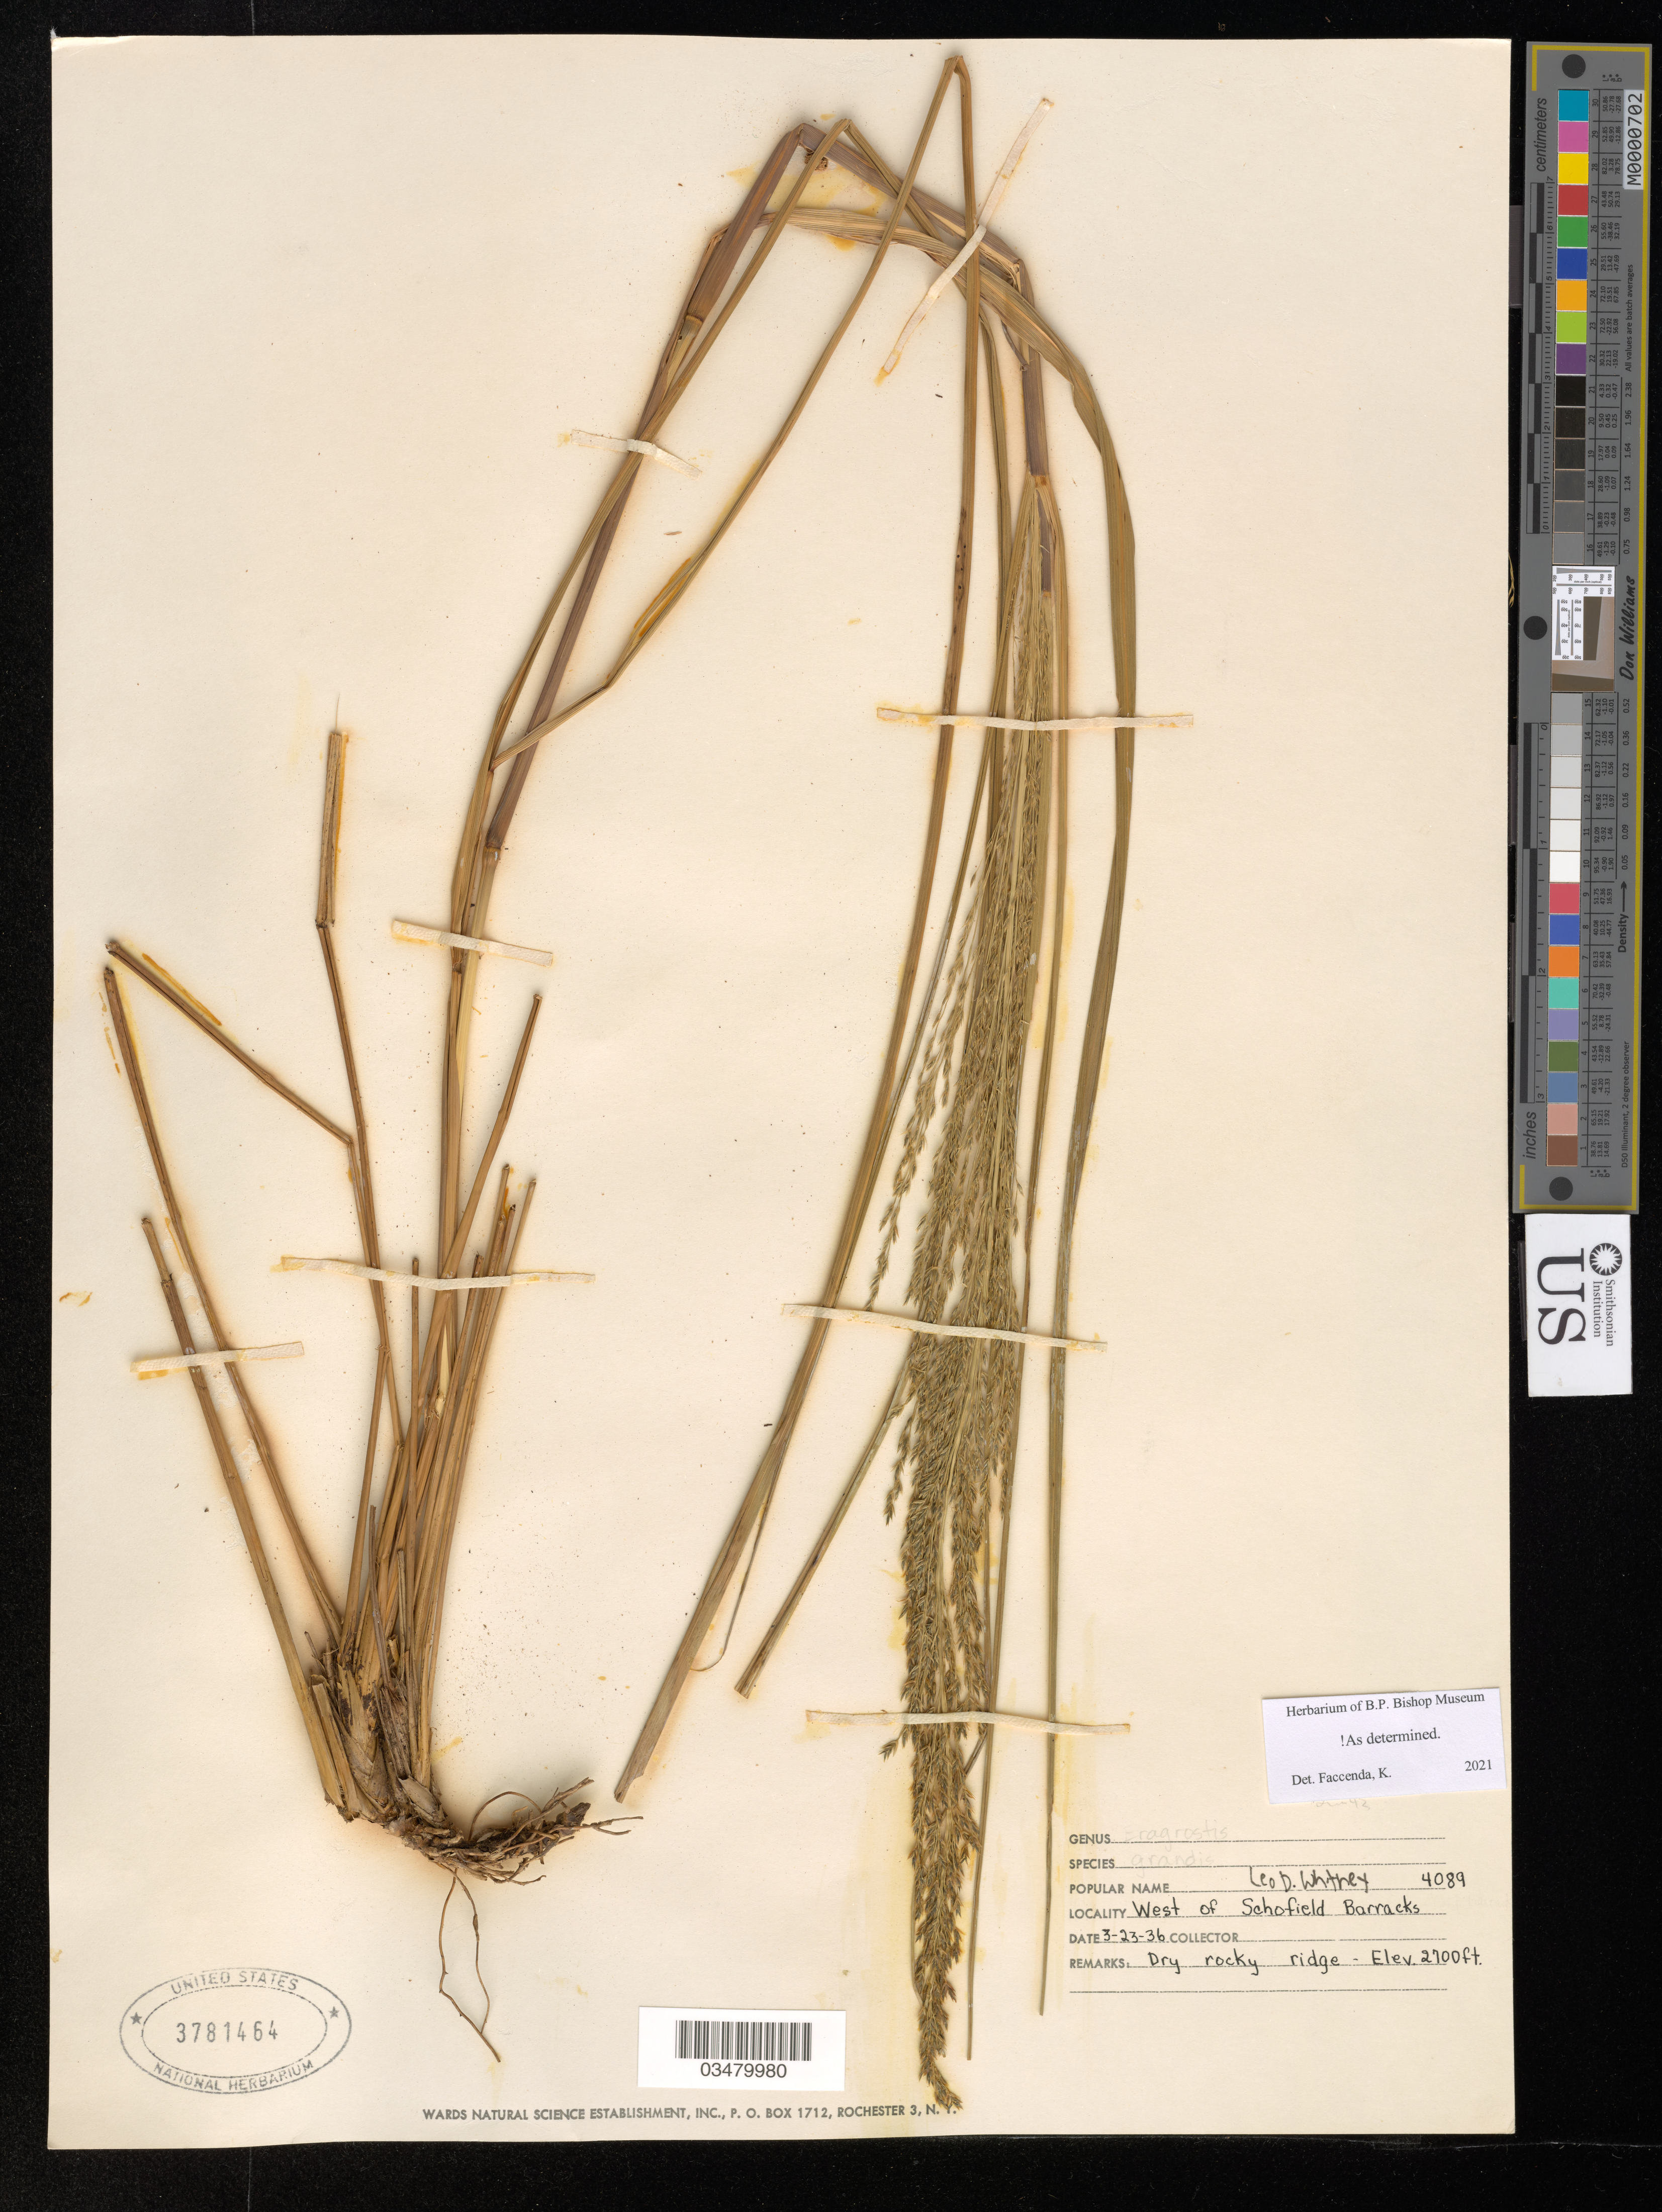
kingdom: Plantae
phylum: Tracheophyta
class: Liliopsida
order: Poales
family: Poaceae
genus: Eragrostis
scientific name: Eragrostis grandis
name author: Hillebr.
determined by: Faccenda, K.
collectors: L. Whitney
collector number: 4089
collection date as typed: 3-23-36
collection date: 1936-03-23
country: United States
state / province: Hawaii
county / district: Honolulu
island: Oahu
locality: W of Schofield Barracks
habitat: Dry, rocky ridge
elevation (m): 823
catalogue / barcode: US 3781464